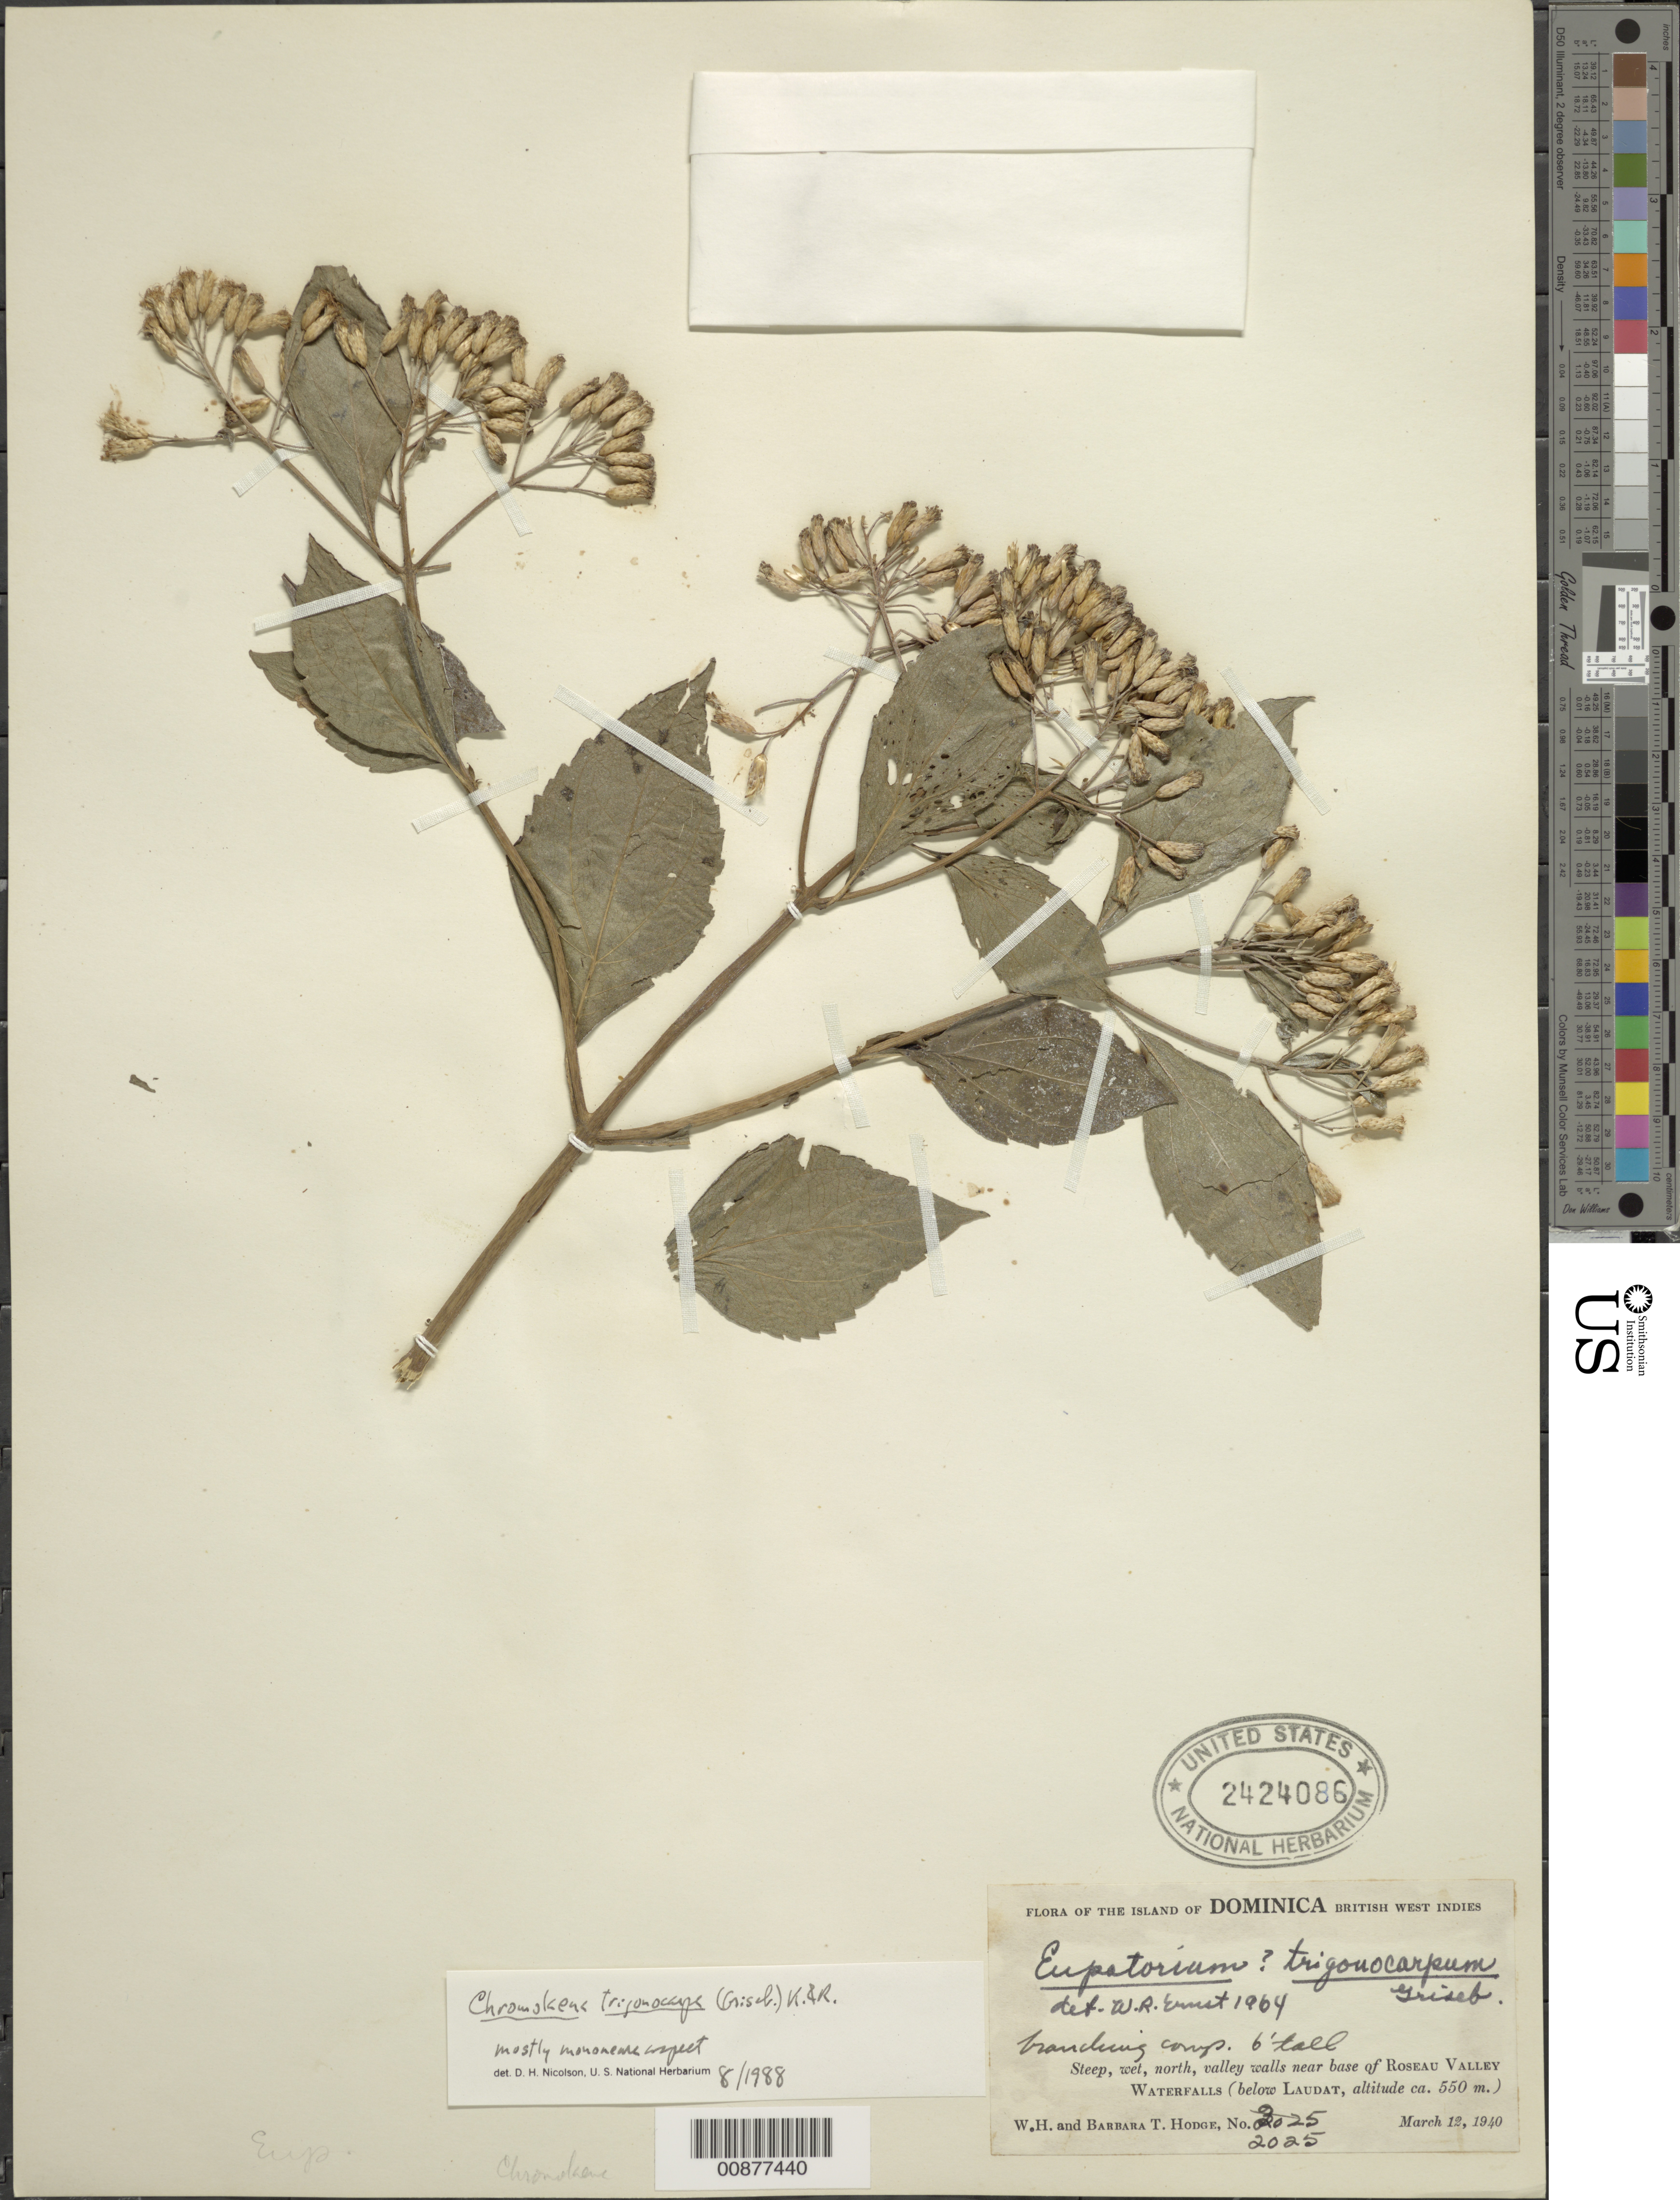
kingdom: Plantae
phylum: Tracheophyta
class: Magnoliopsida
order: Asterales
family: Asteraceae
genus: Chromolaena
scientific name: Chromolaena trigonocarpa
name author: (Griseb.) R.M. King & H. Rob.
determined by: Nicolson, Dan H.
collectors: W. Hodge & B. Hodge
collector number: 2025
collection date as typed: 12 Mar 1940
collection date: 1940-03-12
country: Dominica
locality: Roseau Valley Waterfalls, below Laudat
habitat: Steep wet north valley walls near base of waterfall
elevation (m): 550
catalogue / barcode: US 2424086